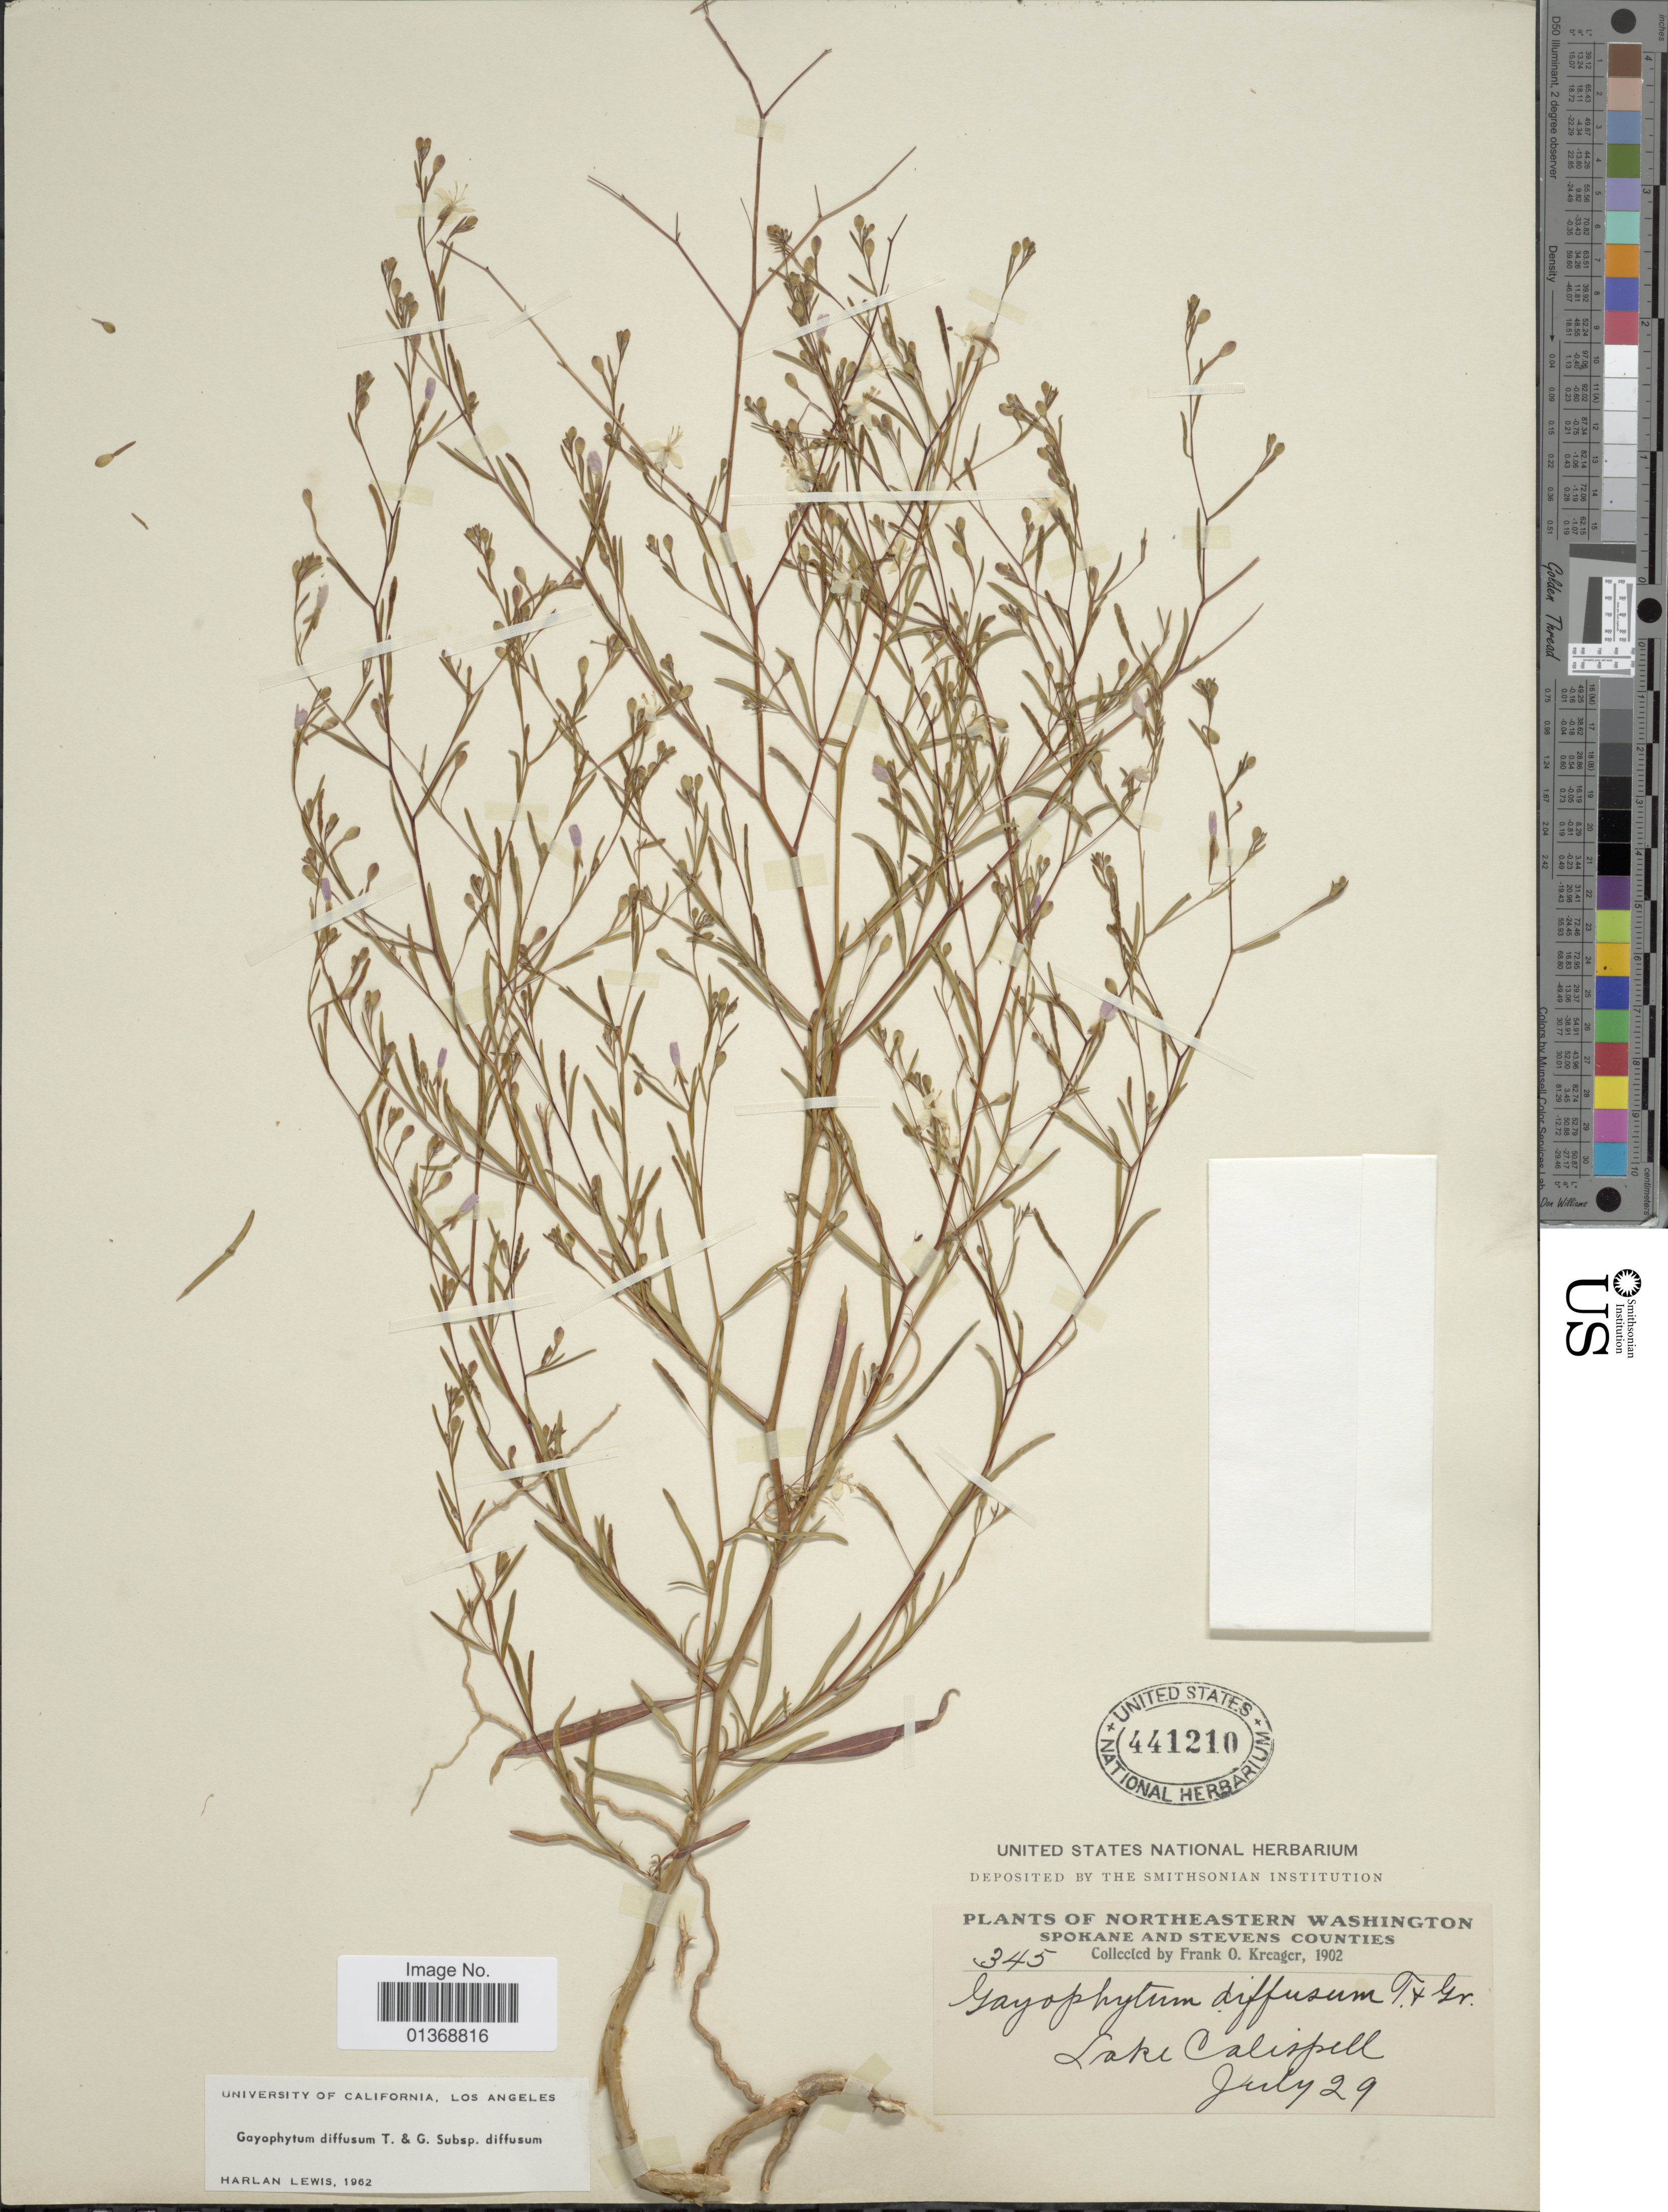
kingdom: Plantae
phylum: Tracheophyta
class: Magnoliopsida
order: Myrtales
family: Onagraceae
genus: Gayophytum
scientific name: Gayophytum diffusum subsp. diffusum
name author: Torr. & A. Gray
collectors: F. Kreager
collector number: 345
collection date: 1902-07-29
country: United States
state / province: Washington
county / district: Spokane / Stevens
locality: Northeastern Washington, Spokane and Stevens Counties, Lake Calispell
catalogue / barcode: US 441210